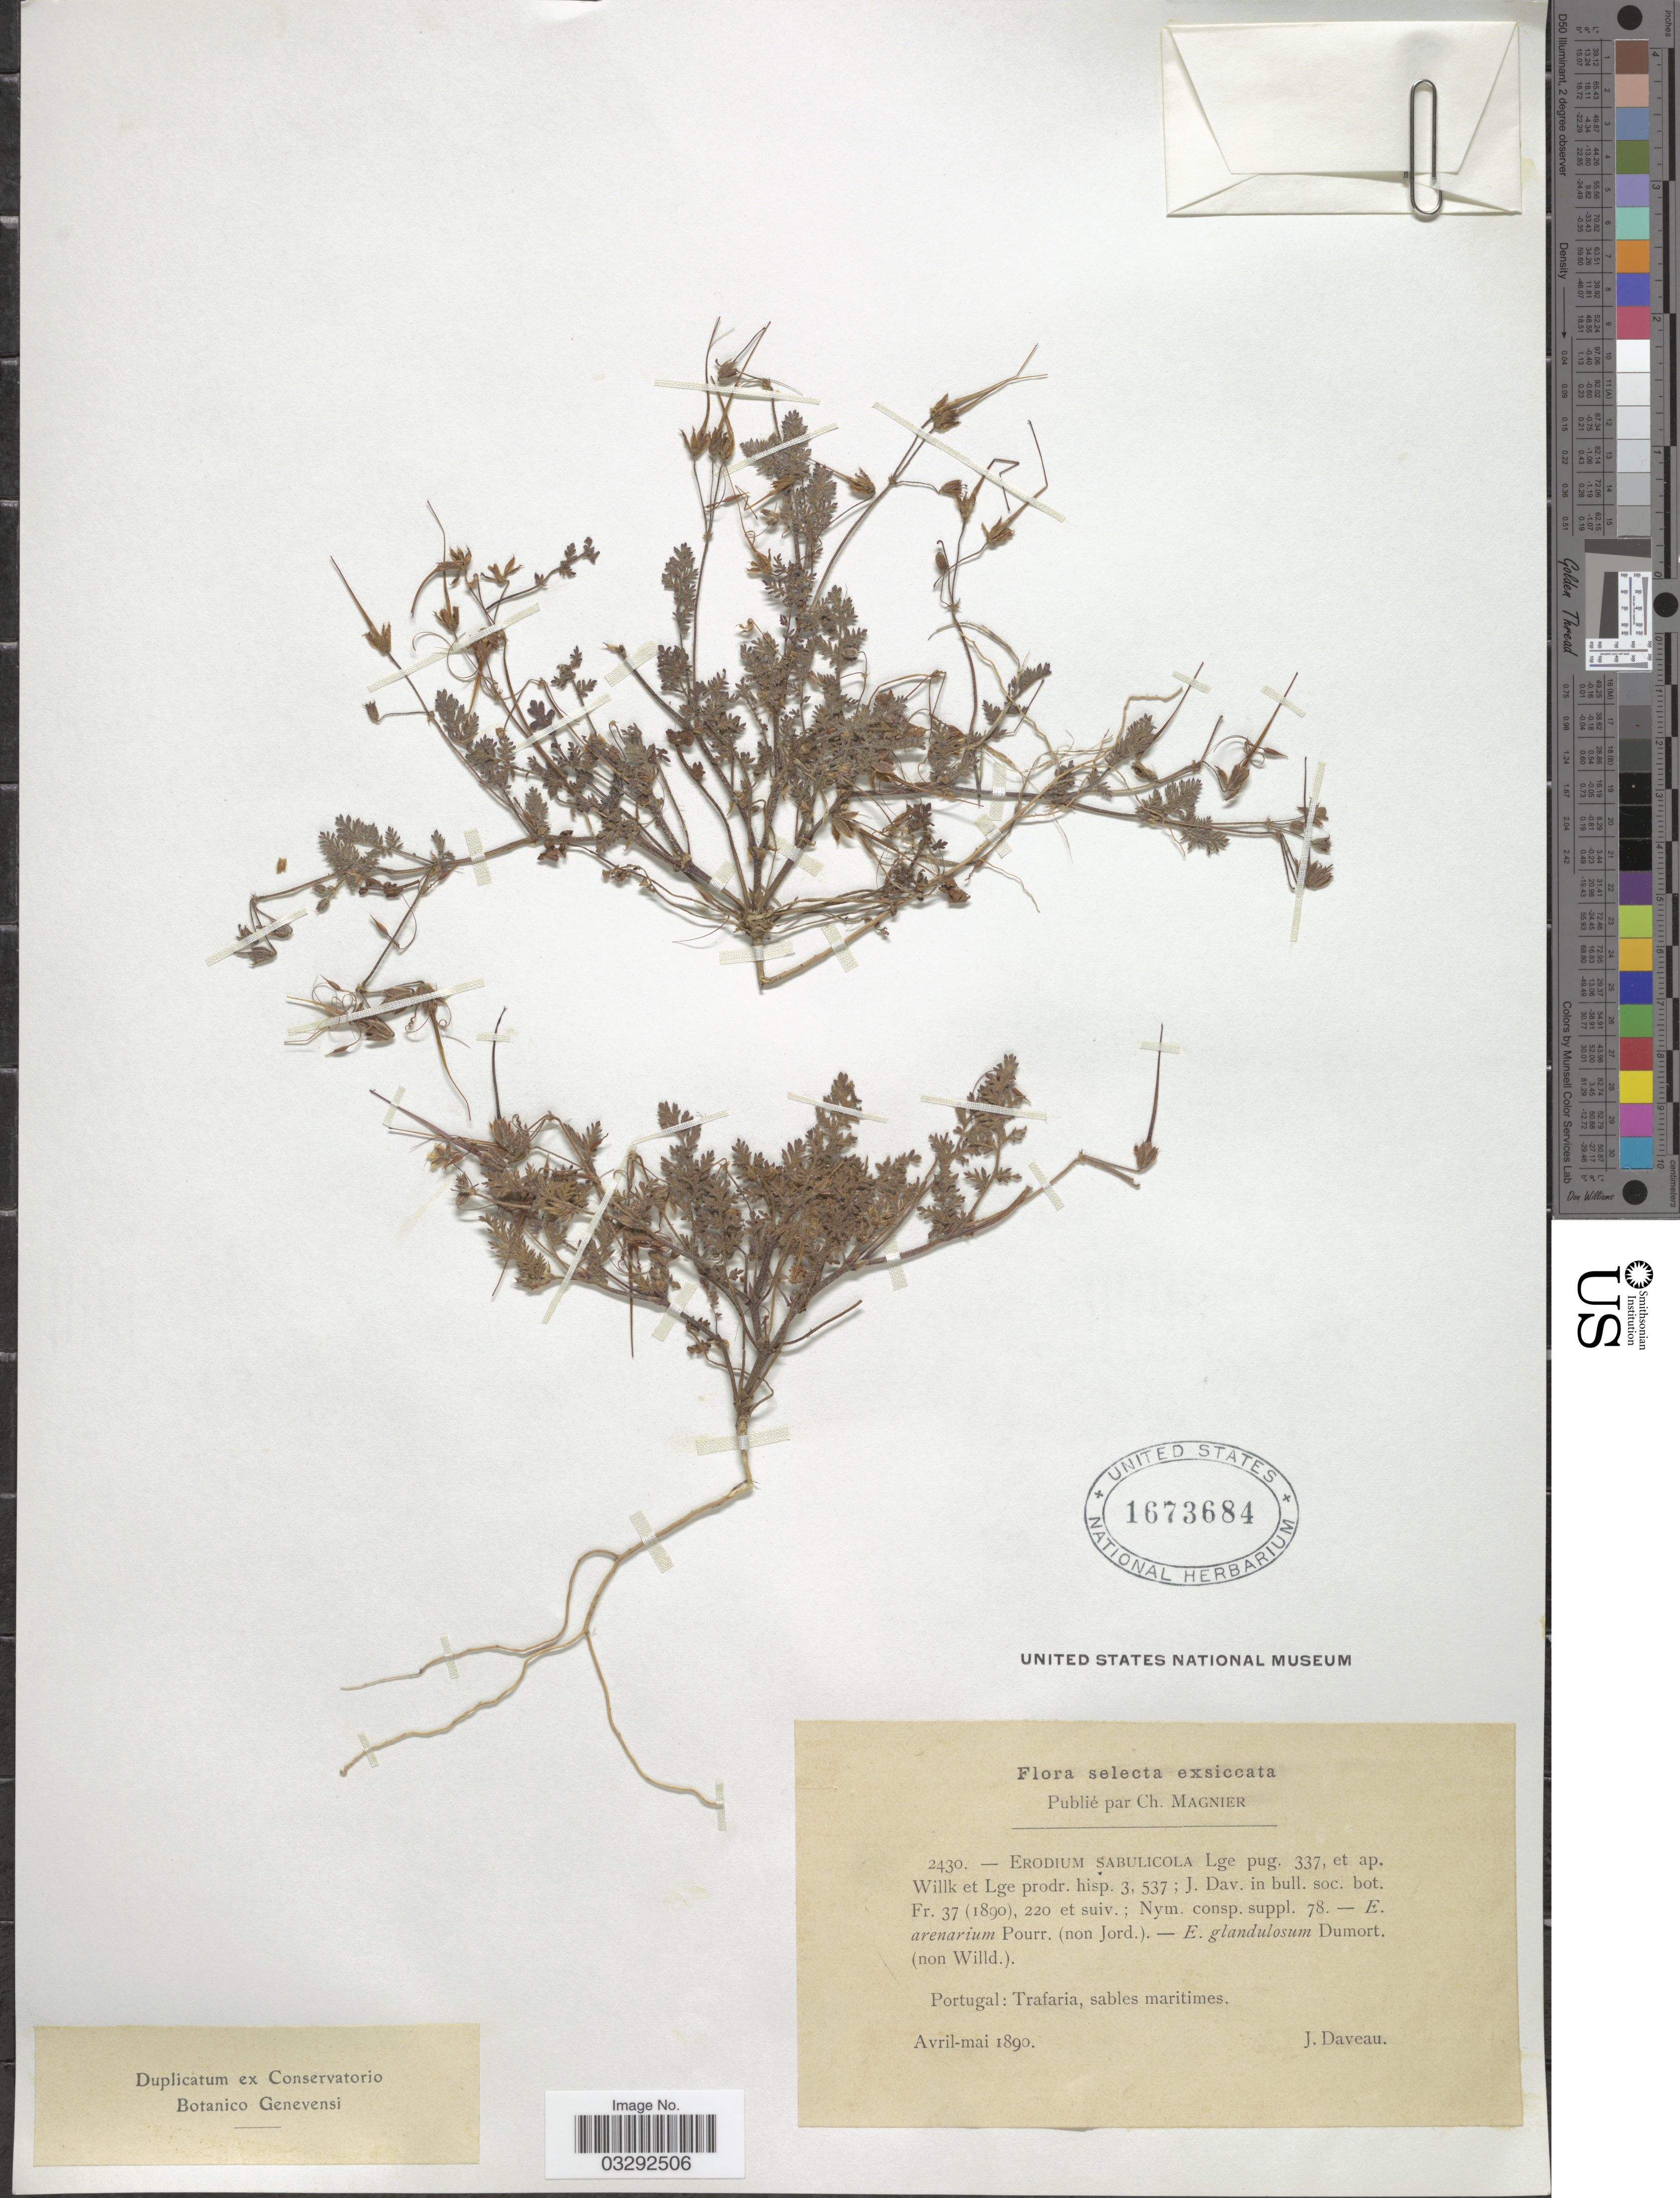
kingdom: Plantae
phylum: Tracheophyta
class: Magnoliopsida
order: Geraniales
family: Geraniaceae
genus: Erodium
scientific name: Erodium sabulicola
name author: Lange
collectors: J. Daveau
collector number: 2430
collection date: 1890-04/1890-05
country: Portugal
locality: Selecta. [unsure placement] Trafaria, sables maritimes.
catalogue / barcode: US 1673684